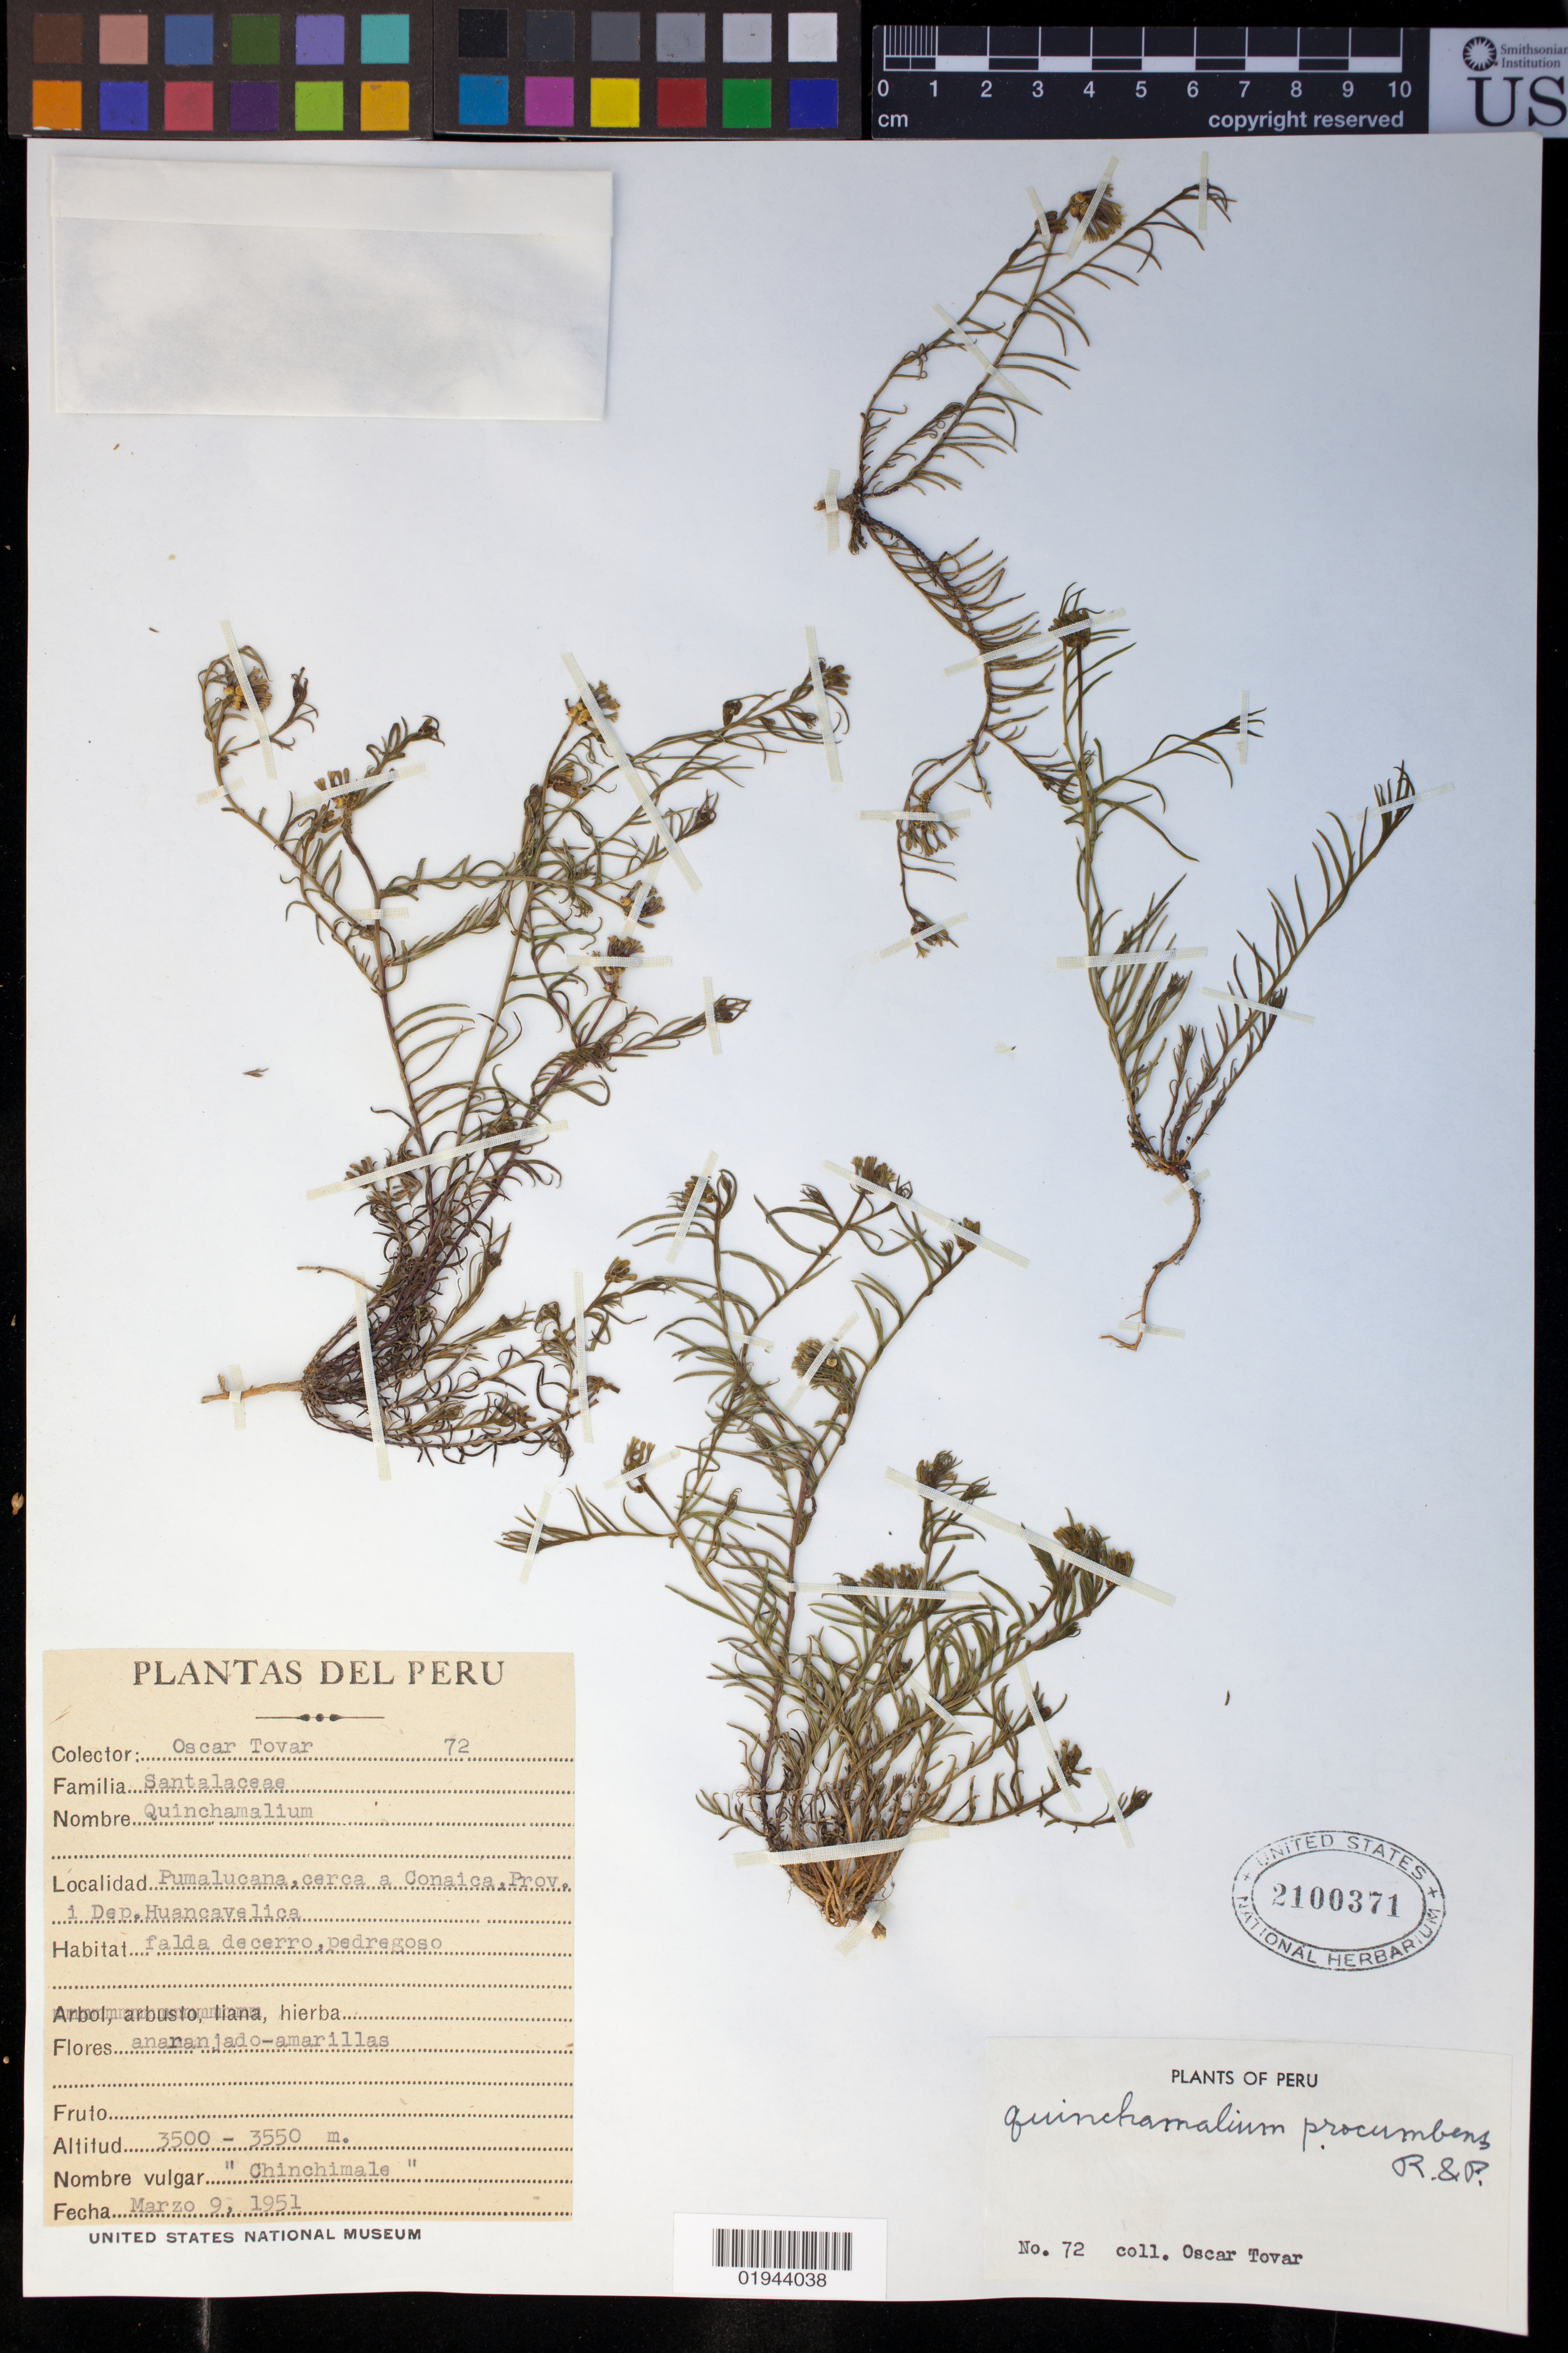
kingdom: Plantae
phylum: Tracheophyta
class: Magnoliopsida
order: Santalales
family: Schoepfiaceae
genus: Quinchamalium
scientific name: Quinchamalium procumbens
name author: Ruiz & Pav.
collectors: Ó. Tovar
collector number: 72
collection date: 1951-03-09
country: Peru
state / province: Huancavelica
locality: Pumalucana, cerca a Conaica, Prov. i Dep.Huancavelica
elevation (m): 3500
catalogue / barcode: US 2100371